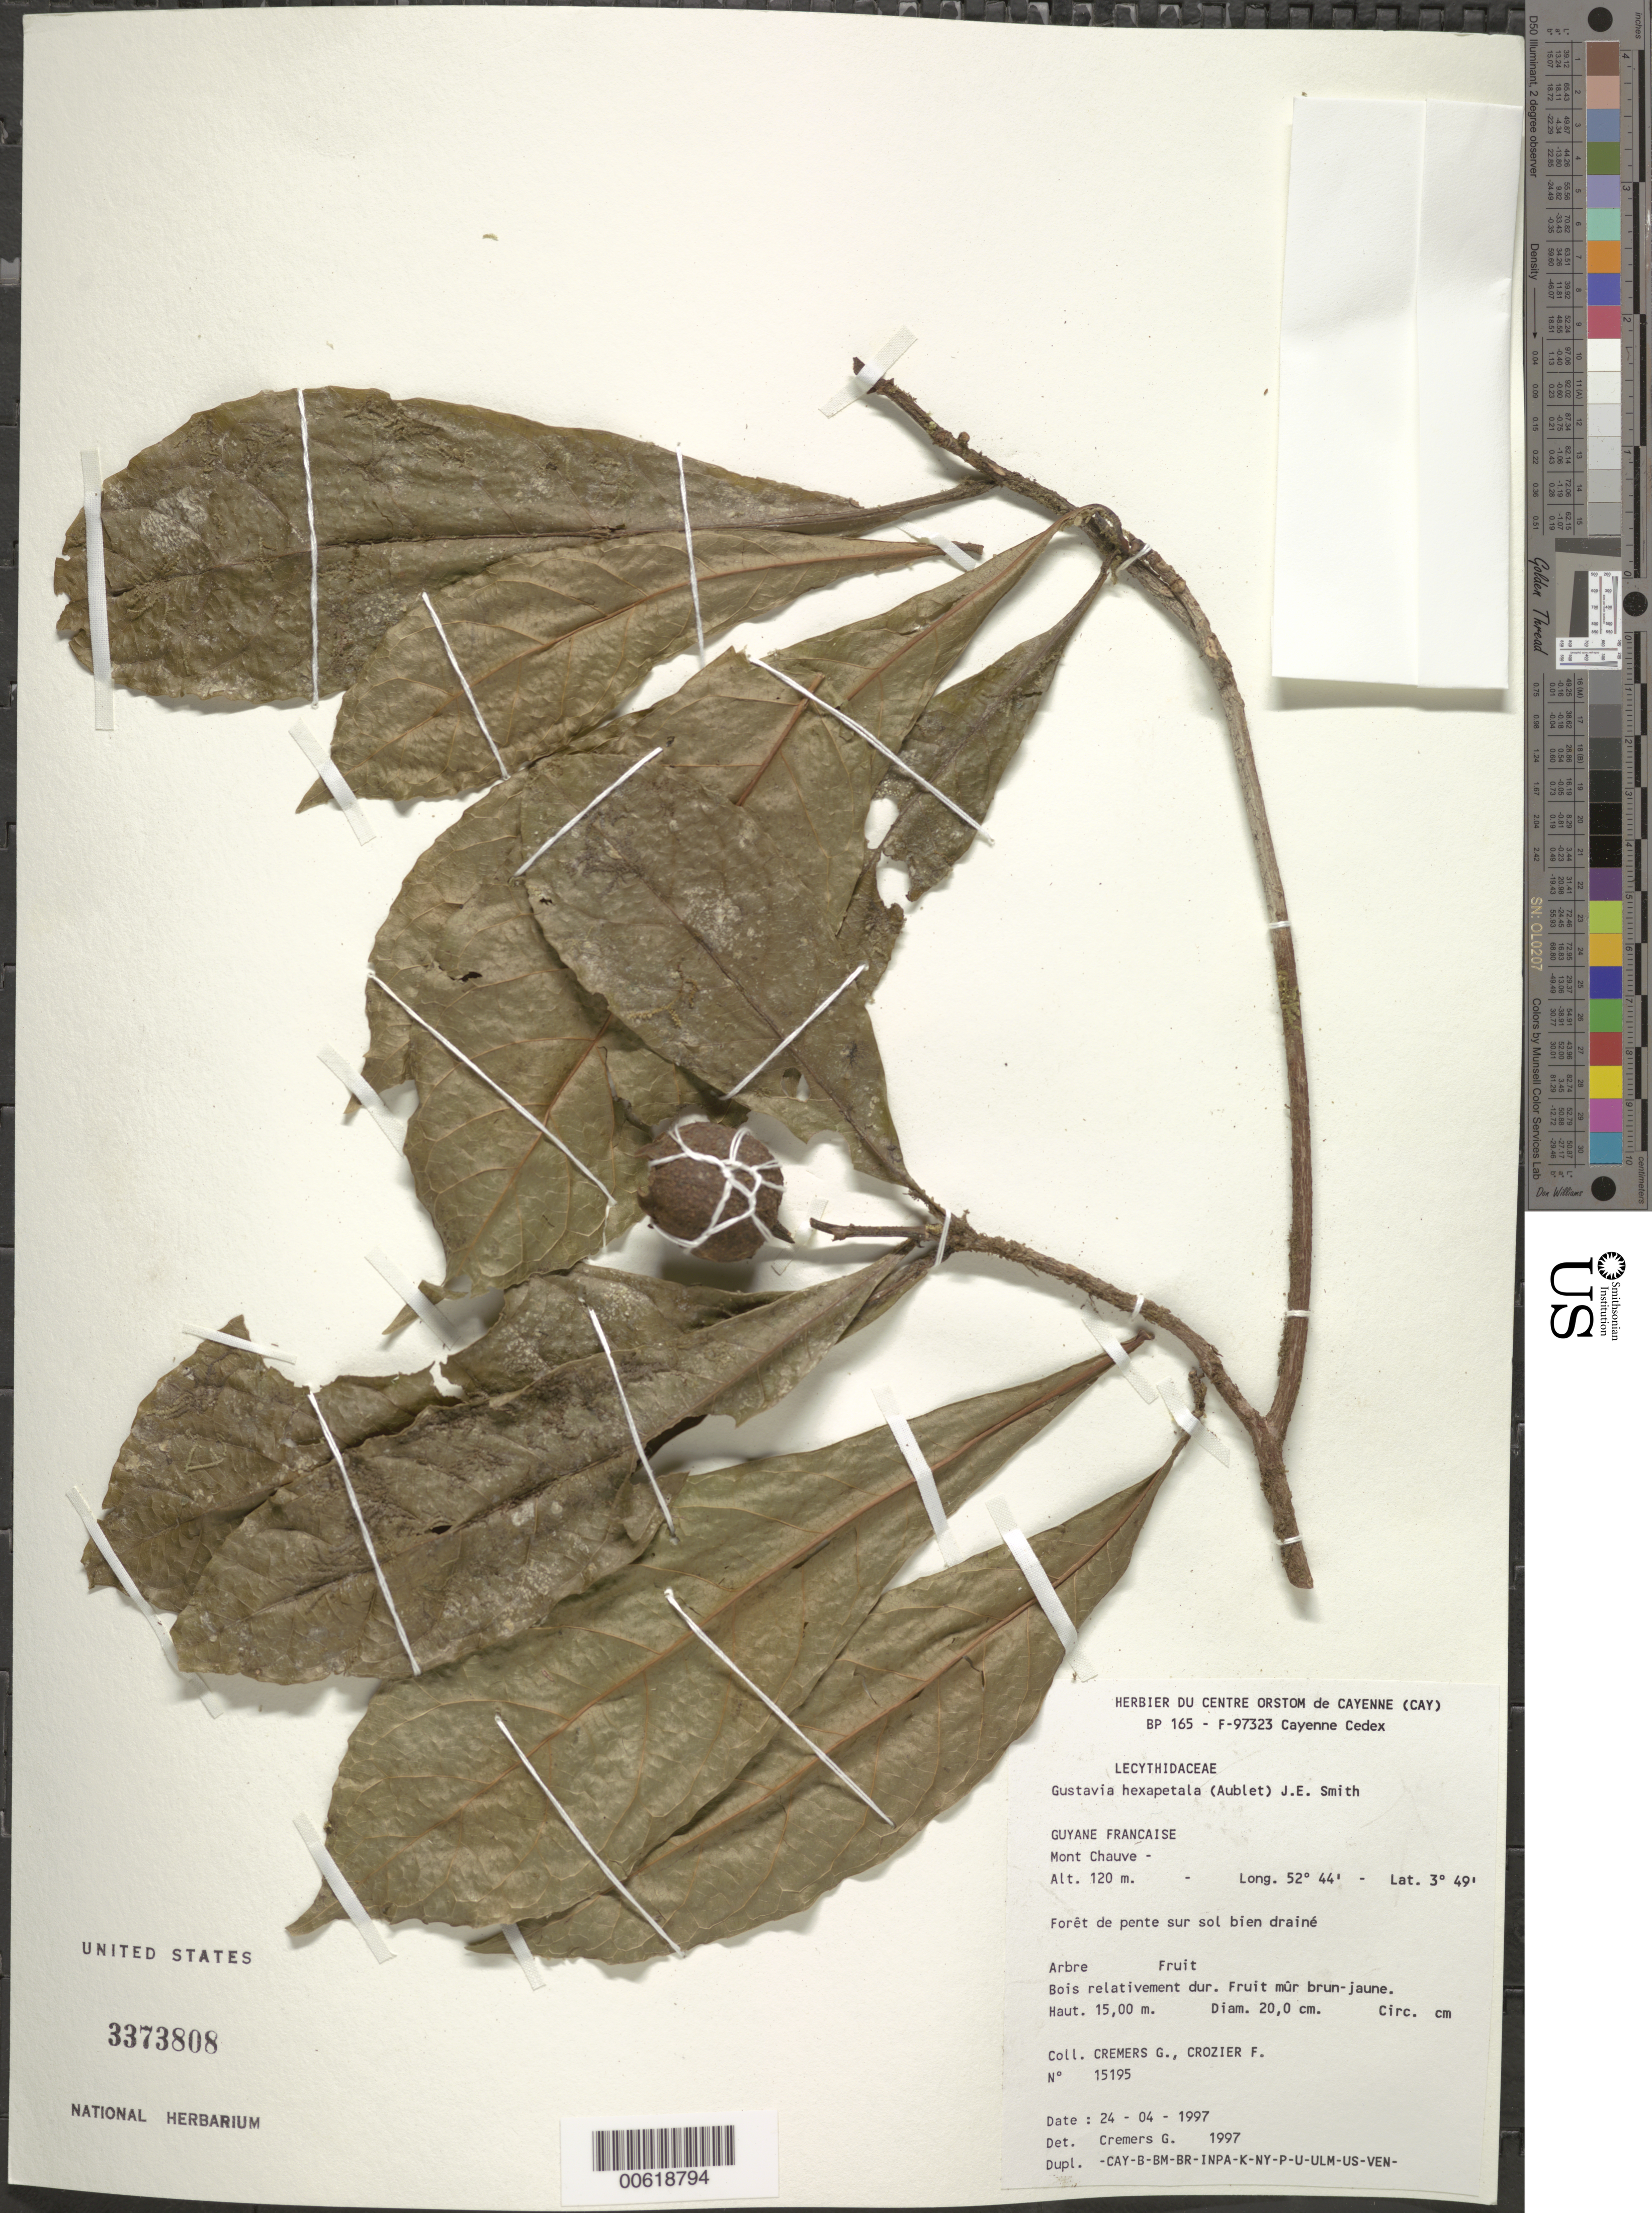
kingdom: Plantae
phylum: Tracheophyta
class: Magnoliopsida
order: Ericales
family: Lecythidaceae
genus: Gustavia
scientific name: Gustavia hexapetala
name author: (Aubl.) Sm.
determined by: Cremers, Georges A.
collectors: G. Cremers & F. Crozier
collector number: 15195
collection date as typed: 24-Apr-97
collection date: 1997-04-24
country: French Guiana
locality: Mont Chauve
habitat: Foret de pente sur sol bien draine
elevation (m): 120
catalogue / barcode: US 3373808